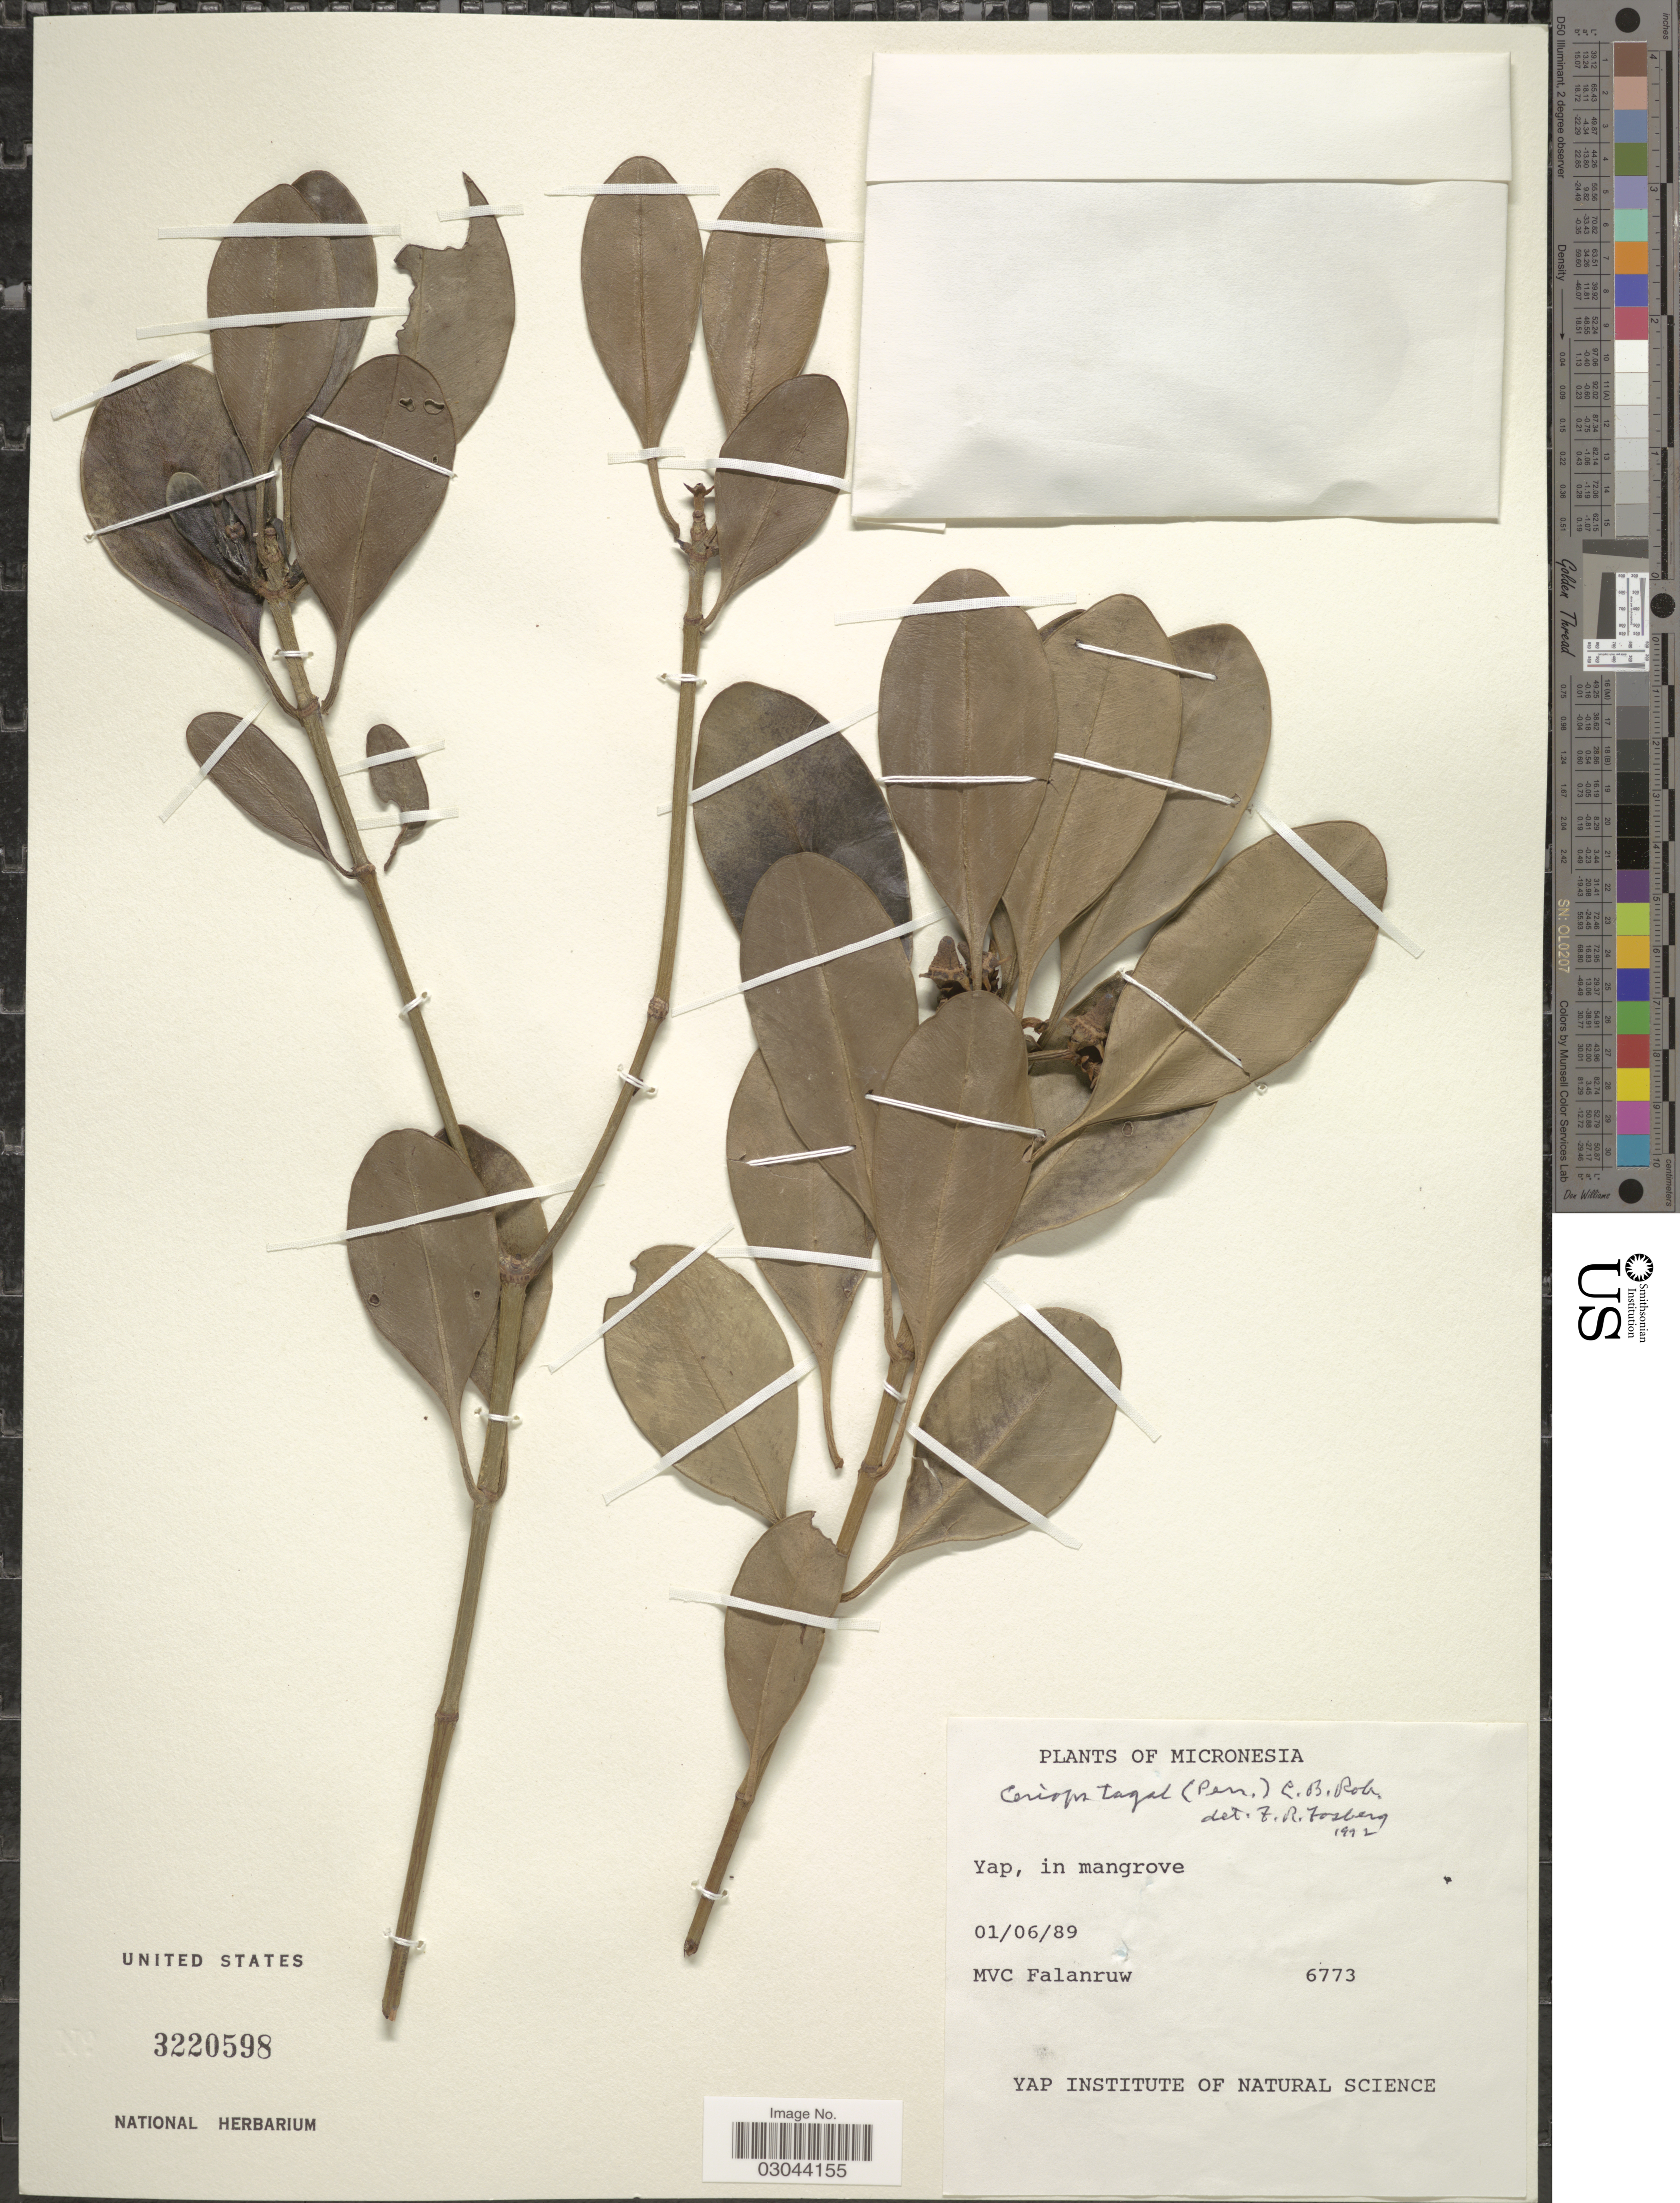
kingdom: Plantae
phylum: Tracheophyta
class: Magnoliopsida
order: Malpighiales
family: Rhizophoraceae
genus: Ceriops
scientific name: Ceriops tagal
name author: (Perr.) C.B. Rob.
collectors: M. V. Falanruw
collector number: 6773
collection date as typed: Transcribed d/m/y: 1/6/89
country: Micronesia, Federated States of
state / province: Yap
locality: Micronesia. Yap, in mangrove.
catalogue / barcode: US 3220598